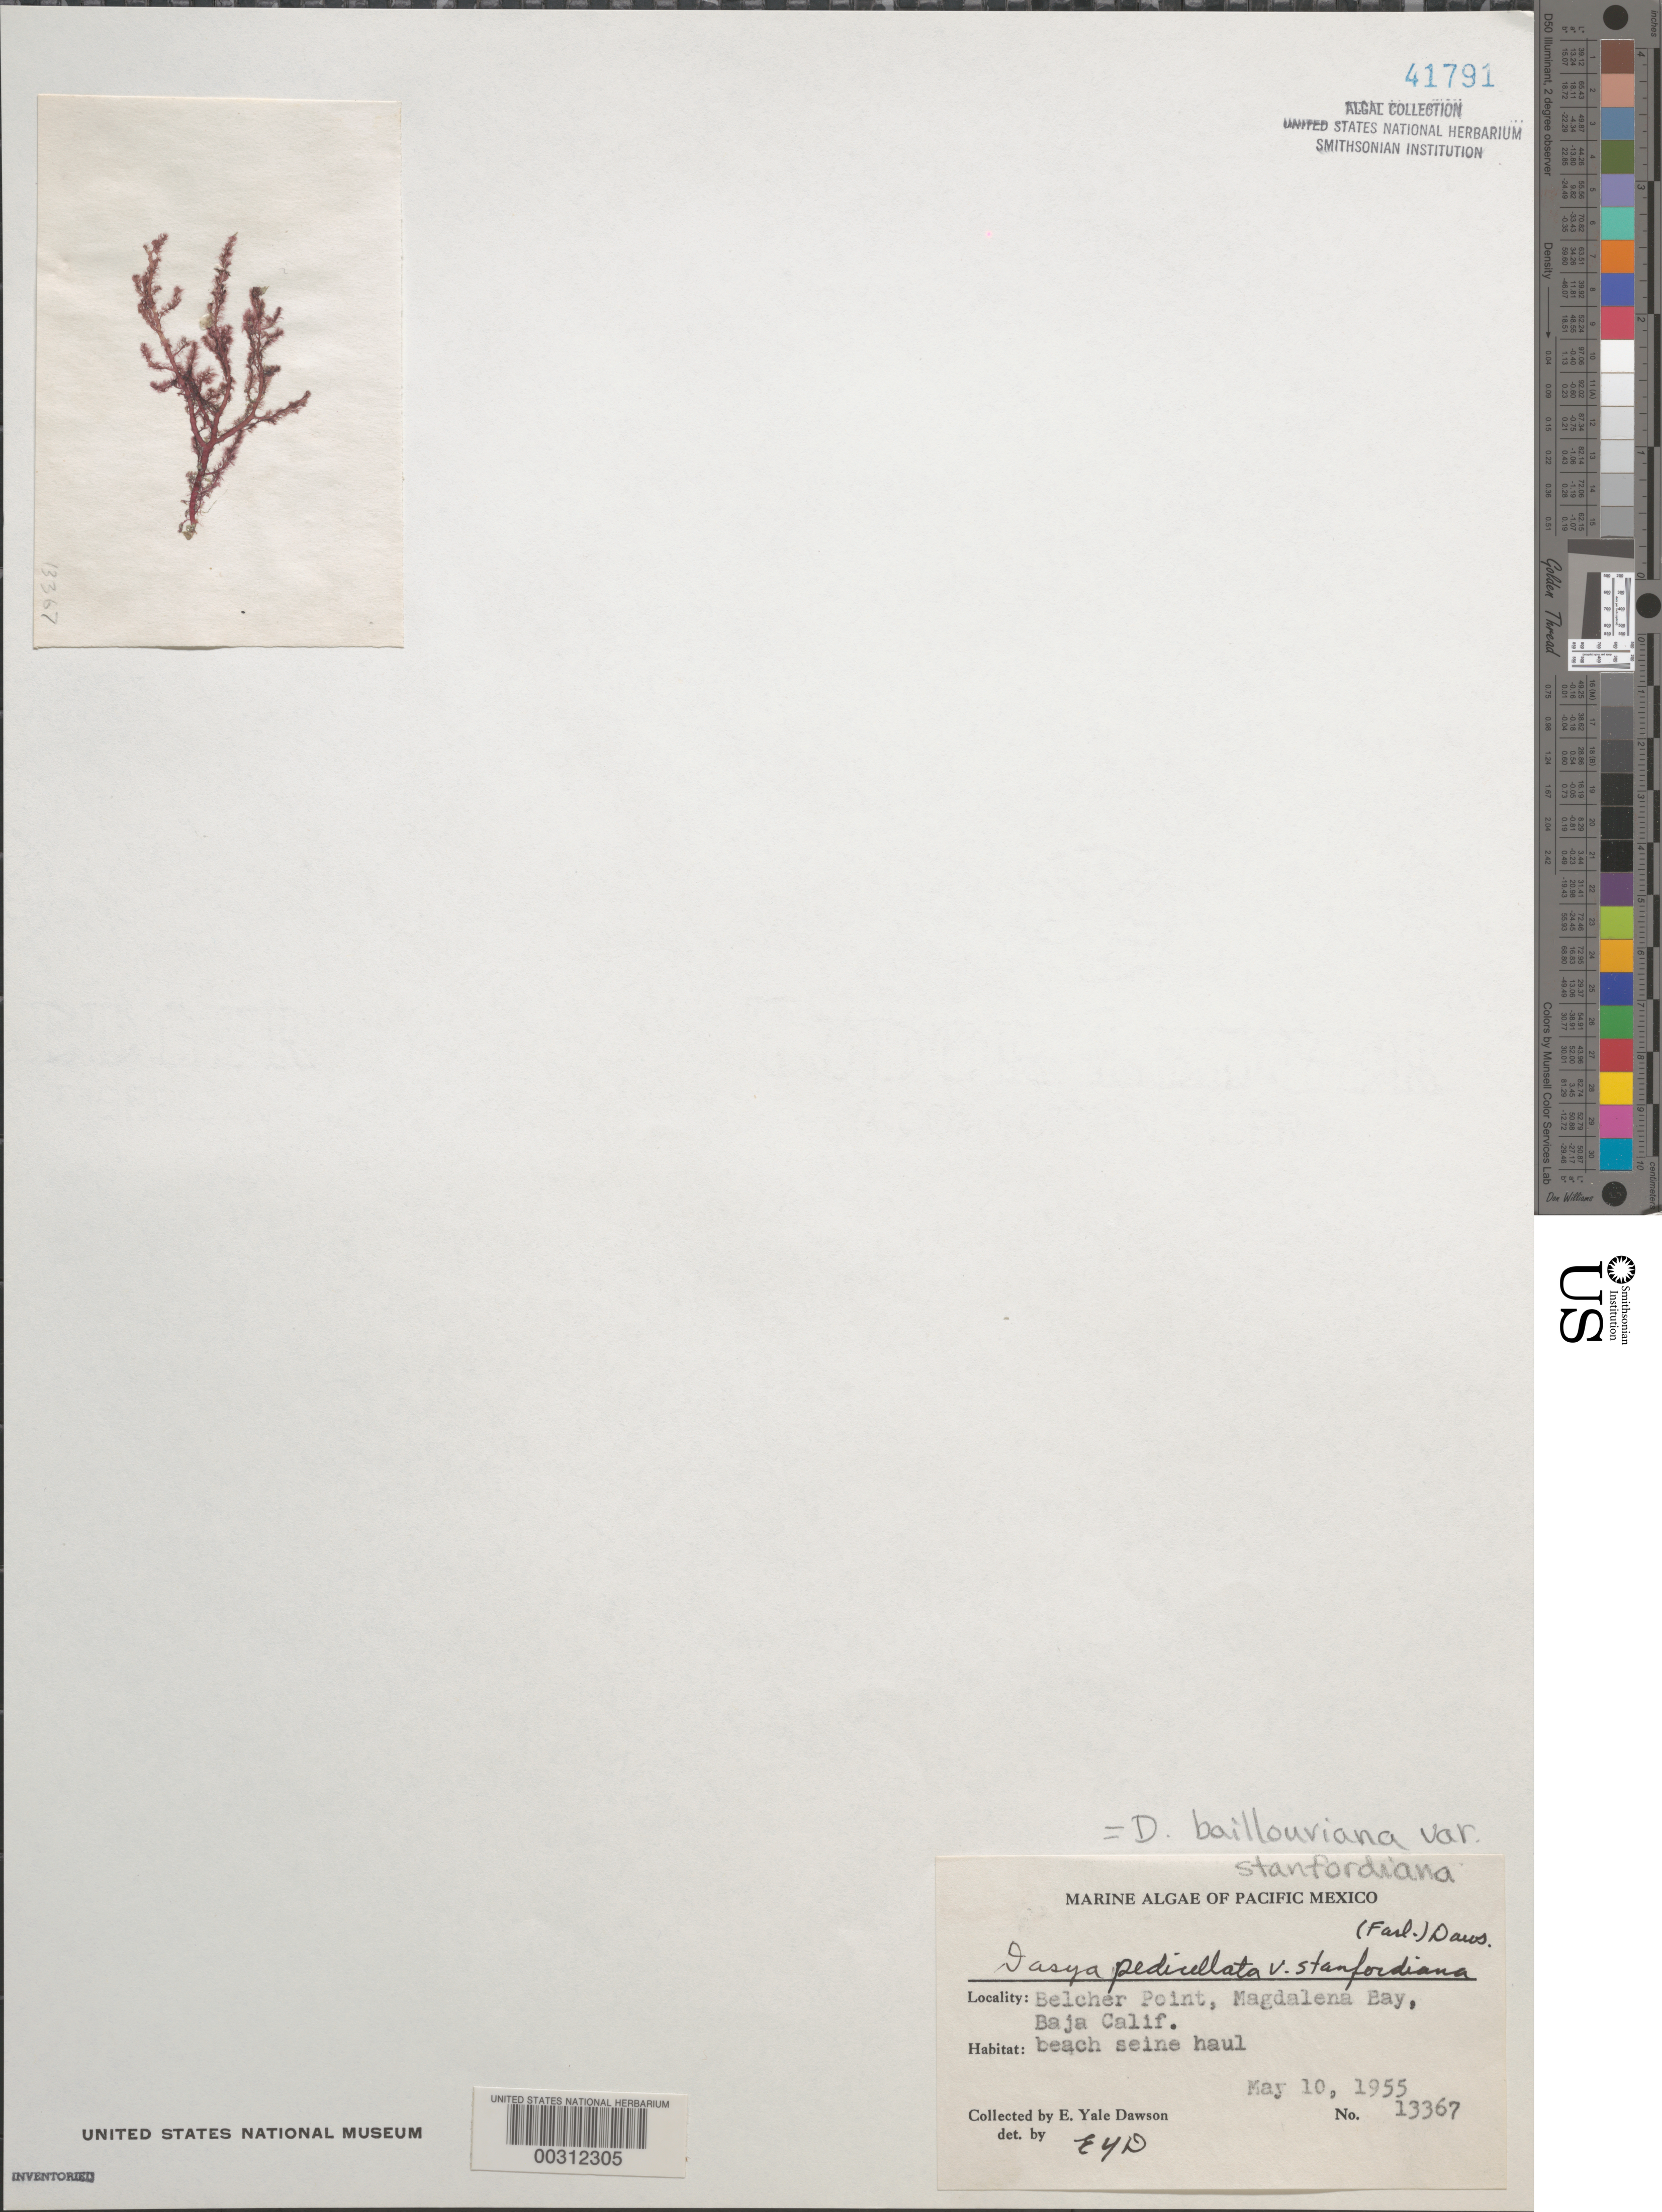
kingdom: Plantae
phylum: Rhodophyta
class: Florideophyceae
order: Ceramiales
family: Dasyaceae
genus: Dasya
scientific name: Dasya pedicellata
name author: (C. Agardh) C. Agardh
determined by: Algae name updating Project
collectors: E. Y. Dawson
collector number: EYD 13367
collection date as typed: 10 May 1955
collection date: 1955-05-10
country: Mexico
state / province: Baja California Sur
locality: Belcher Point, Bahia Magdalena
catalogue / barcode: US 41791